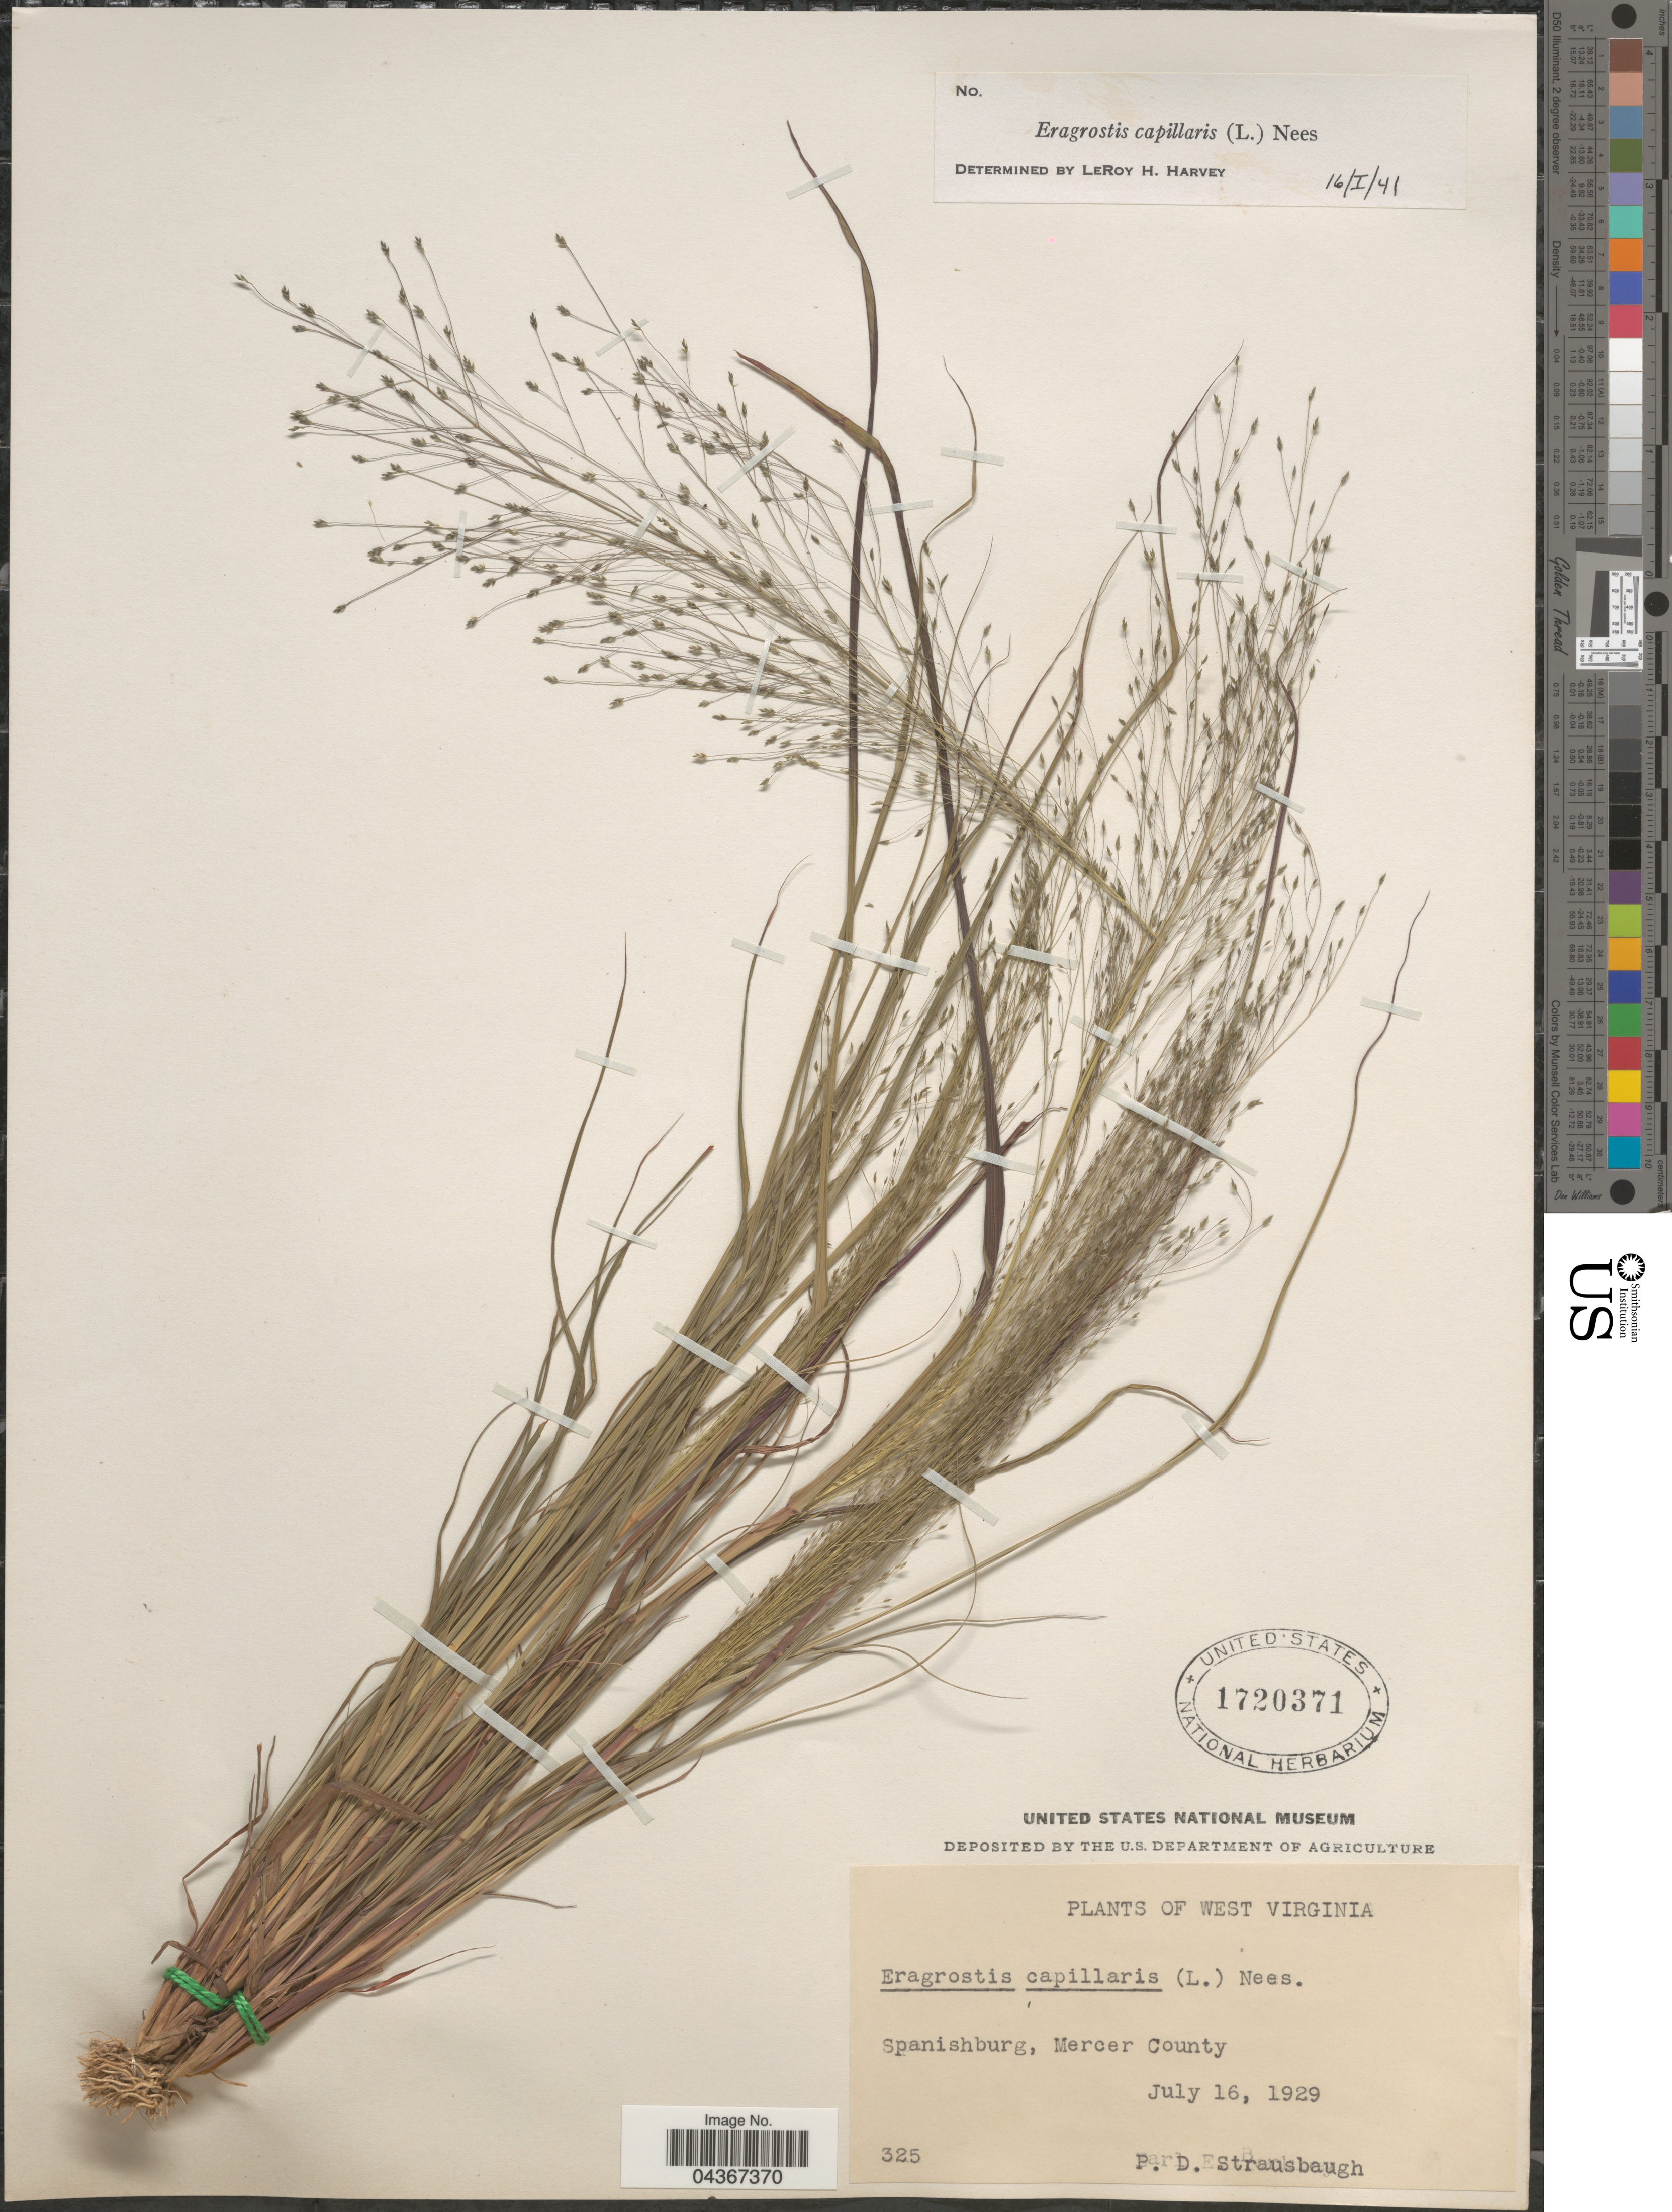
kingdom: Plantae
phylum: Tracheophyta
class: Liliopsida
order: Poales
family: Poaceae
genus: Eragrostis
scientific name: Eragrostis capillaris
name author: (L.) Nees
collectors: P. Strausbaugh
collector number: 325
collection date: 1929-07-16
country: United States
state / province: West Virginia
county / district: Mercer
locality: Spanishburg, Mercer County.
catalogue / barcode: US 1720371